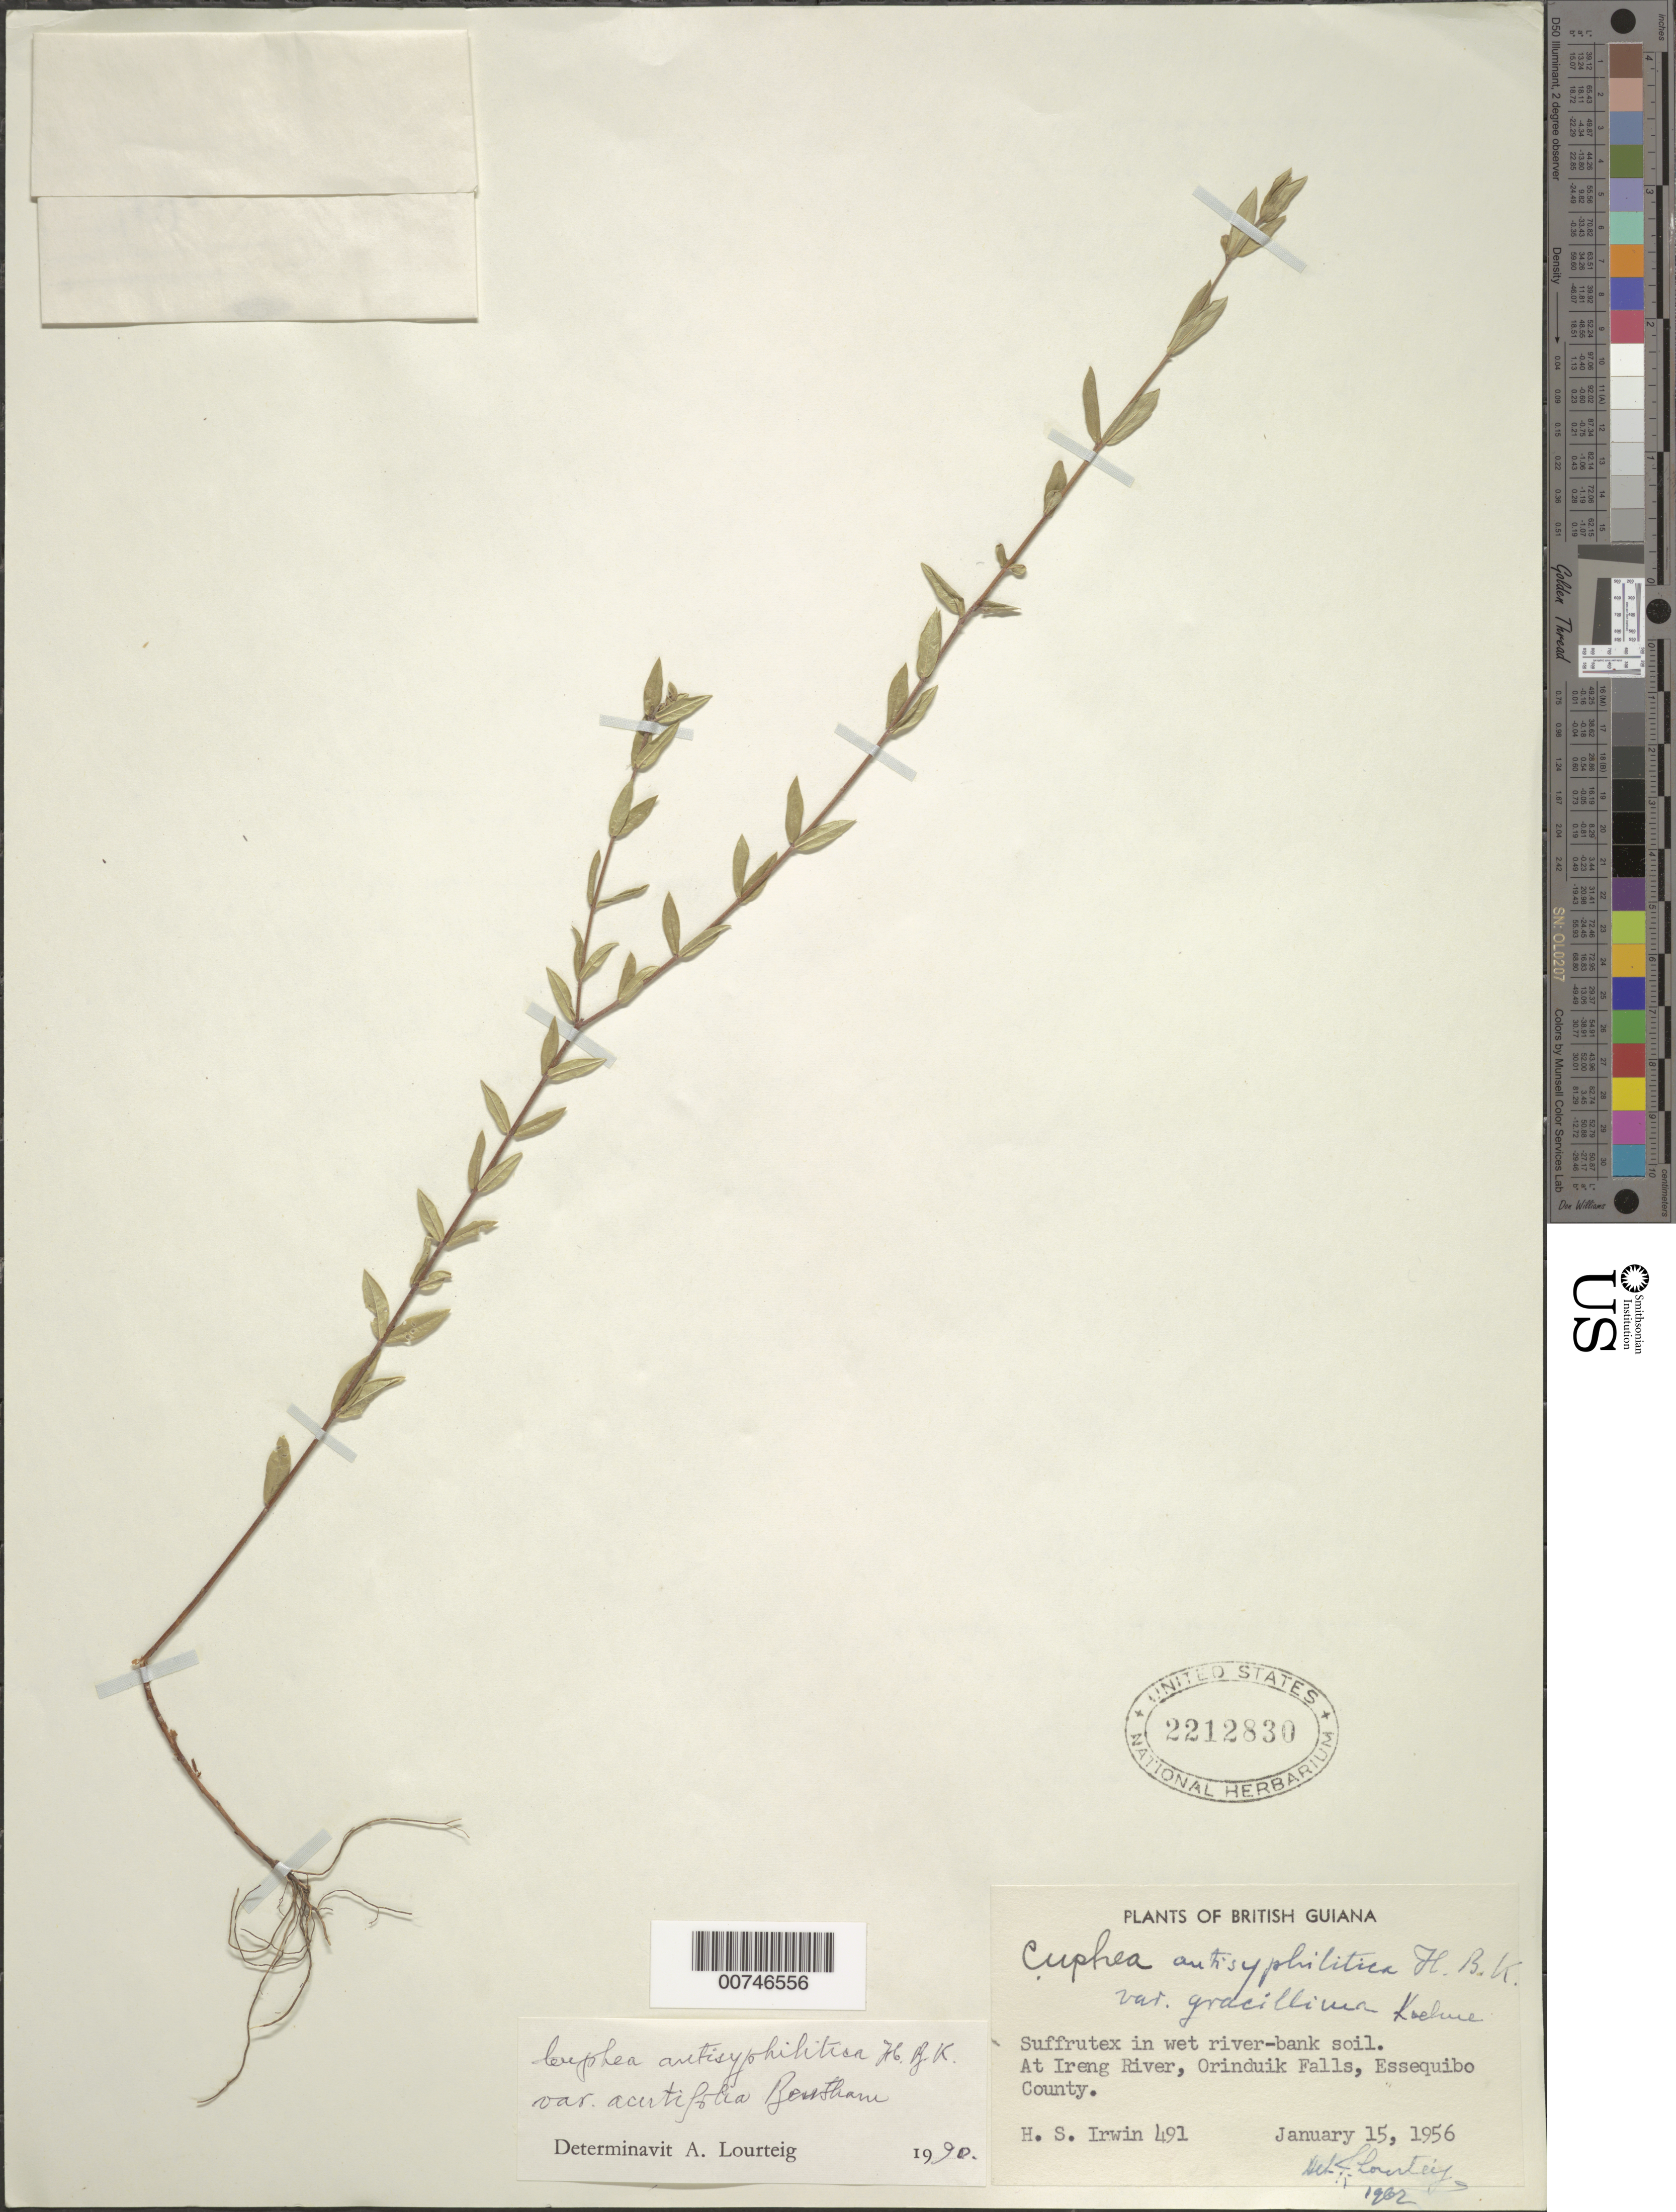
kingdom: Plantae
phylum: Tracheophyta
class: Magnoliopsida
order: Myrtales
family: Lythraceae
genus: Cuphea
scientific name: Cuphea antisyphilitica var. acutifolia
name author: Benth.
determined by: Lourteig, A.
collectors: H. Irwin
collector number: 491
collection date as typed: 15-Jan-56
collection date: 1956-01-15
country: Guyana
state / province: Potaro-Siparuni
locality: Ireng R., Orinduik Falls, Essequibo County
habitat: Wet river-bank soil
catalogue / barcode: US 2212830